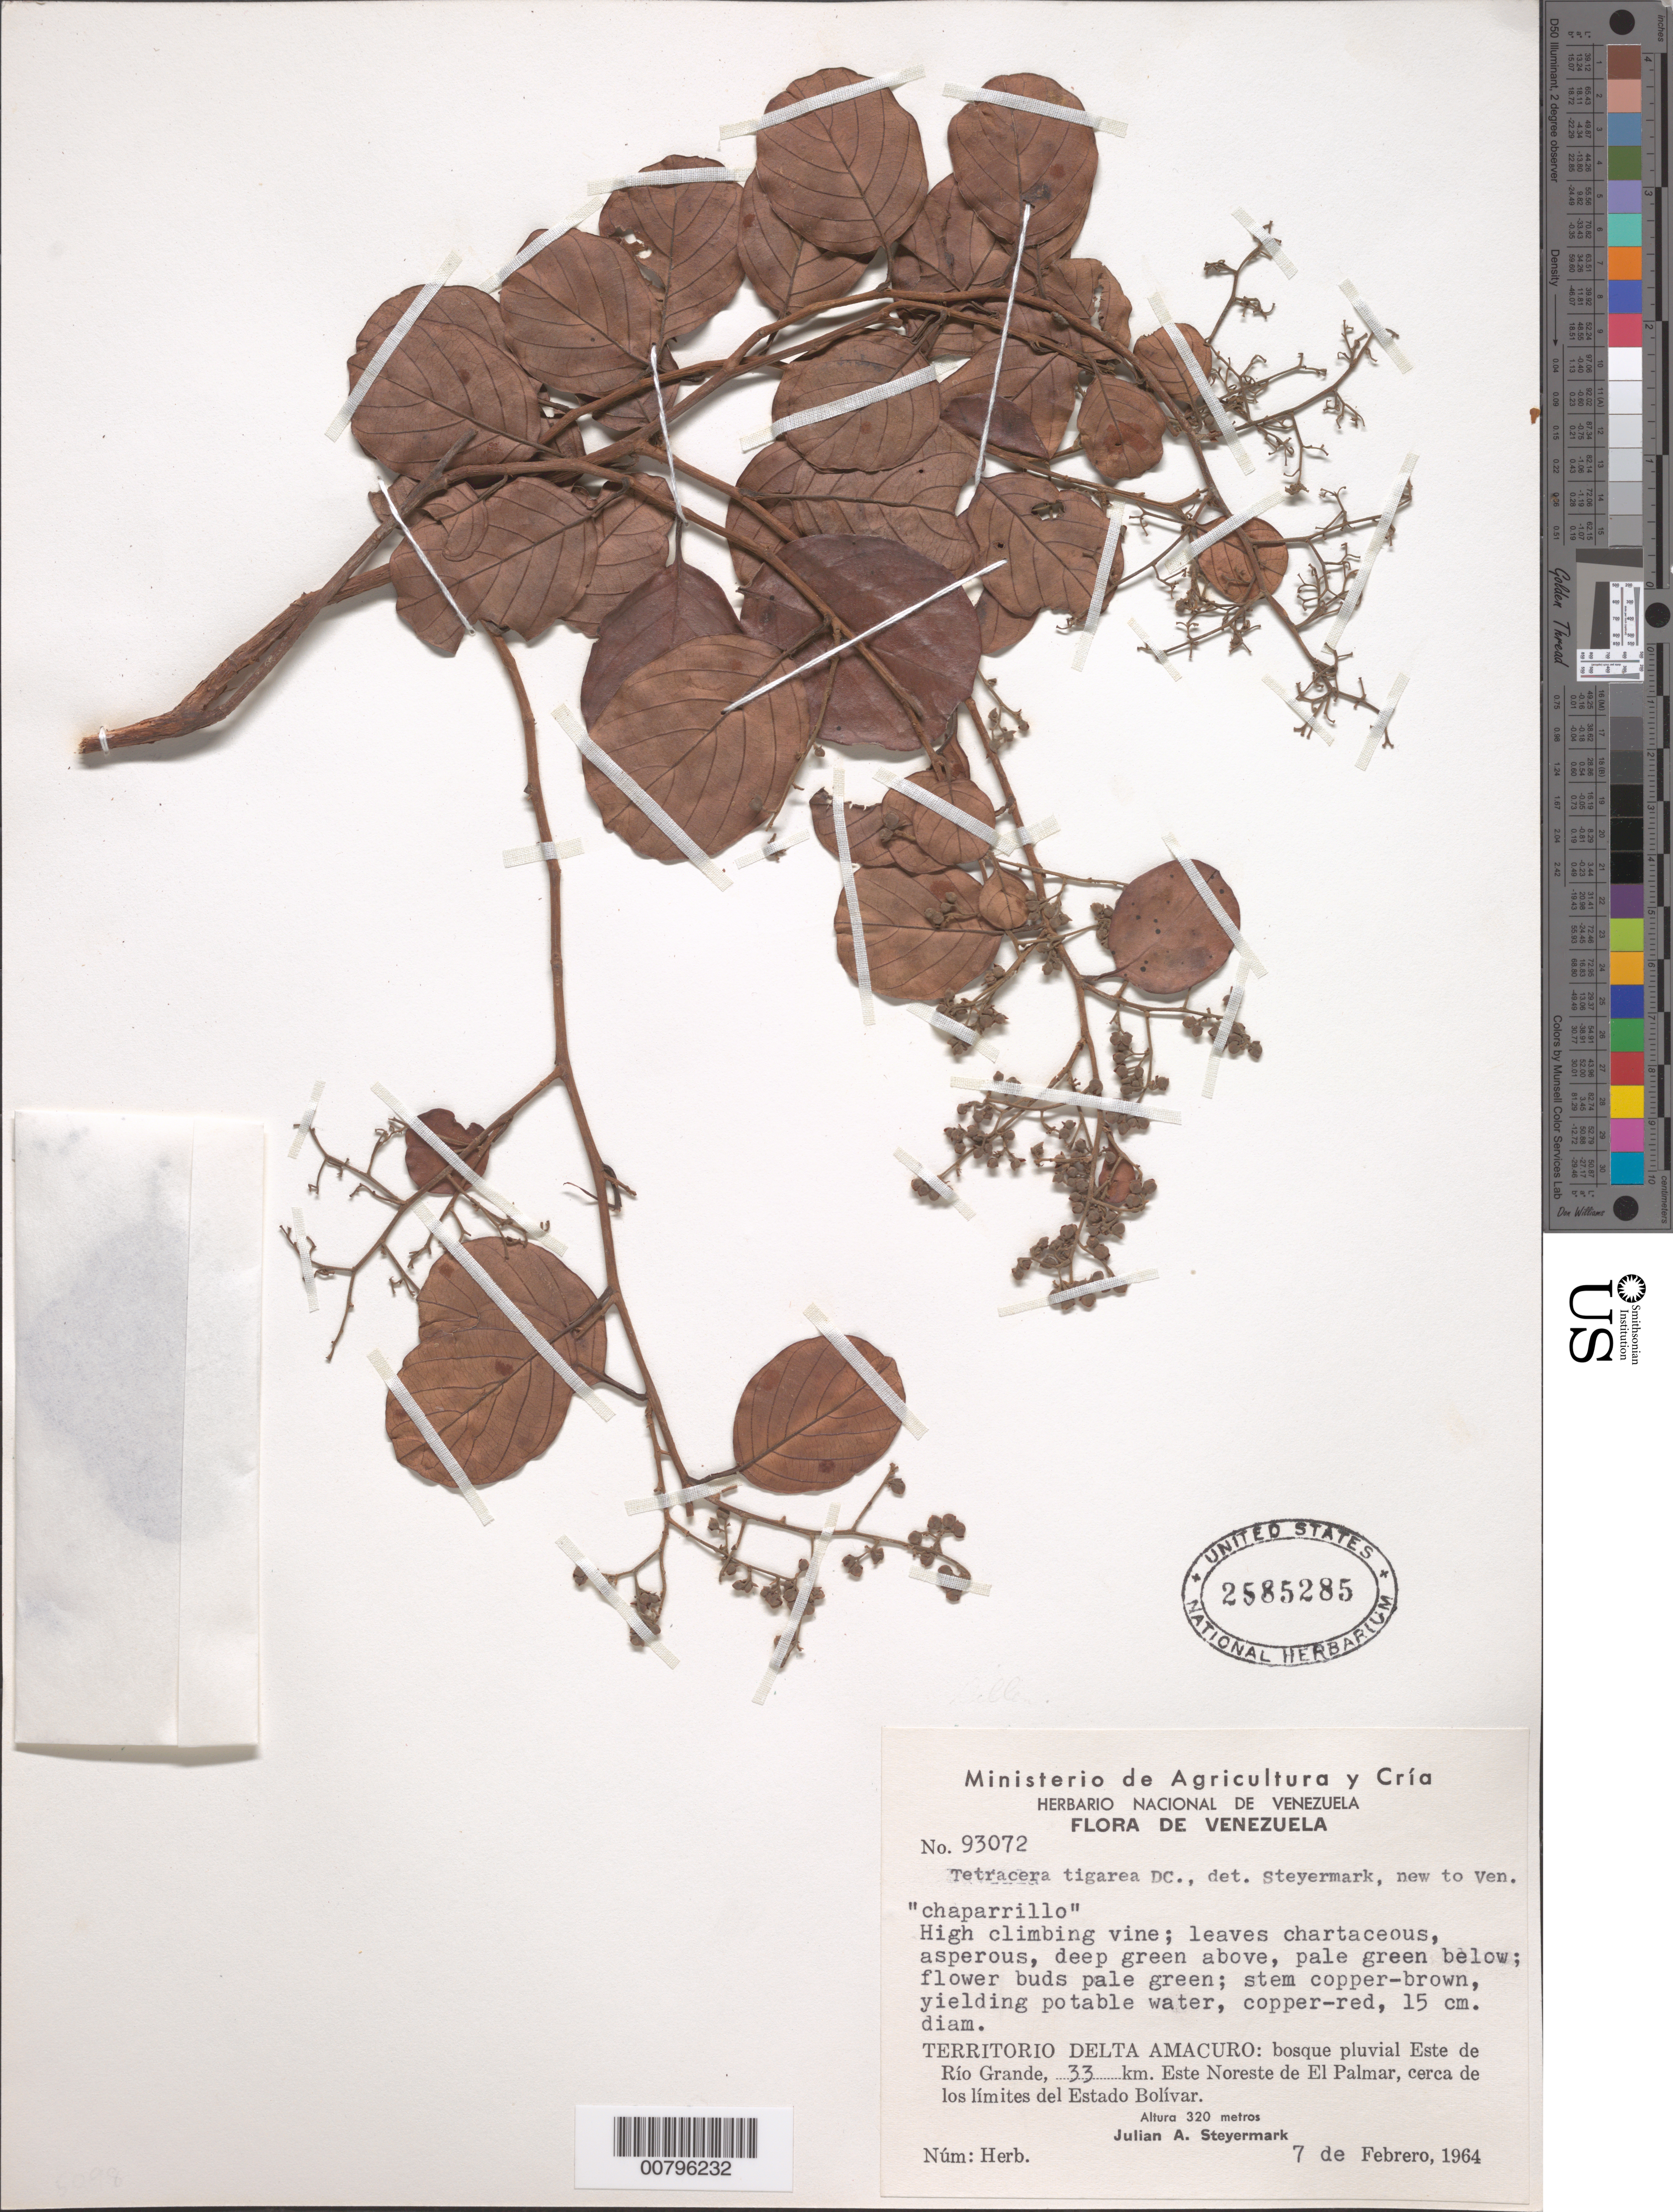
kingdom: Plantae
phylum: Tracheophyta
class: Magnoliopsida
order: Dilleniales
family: Dilleniaceae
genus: Tetracera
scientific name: Tetracera tigarea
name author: DC.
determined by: Steyermark, Julian A., (VEN)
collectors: J. Steyermark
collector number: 93072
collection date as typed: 7-Feb-64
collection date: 1964-02-07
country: Venezuela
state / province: Delta Amacuro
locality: Este de Río Grande, 33 km ENE de El Palmar, cerca de los limites del Estado Bolívar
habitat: Bosque pluvial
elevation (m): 320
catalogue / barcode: US 2585285